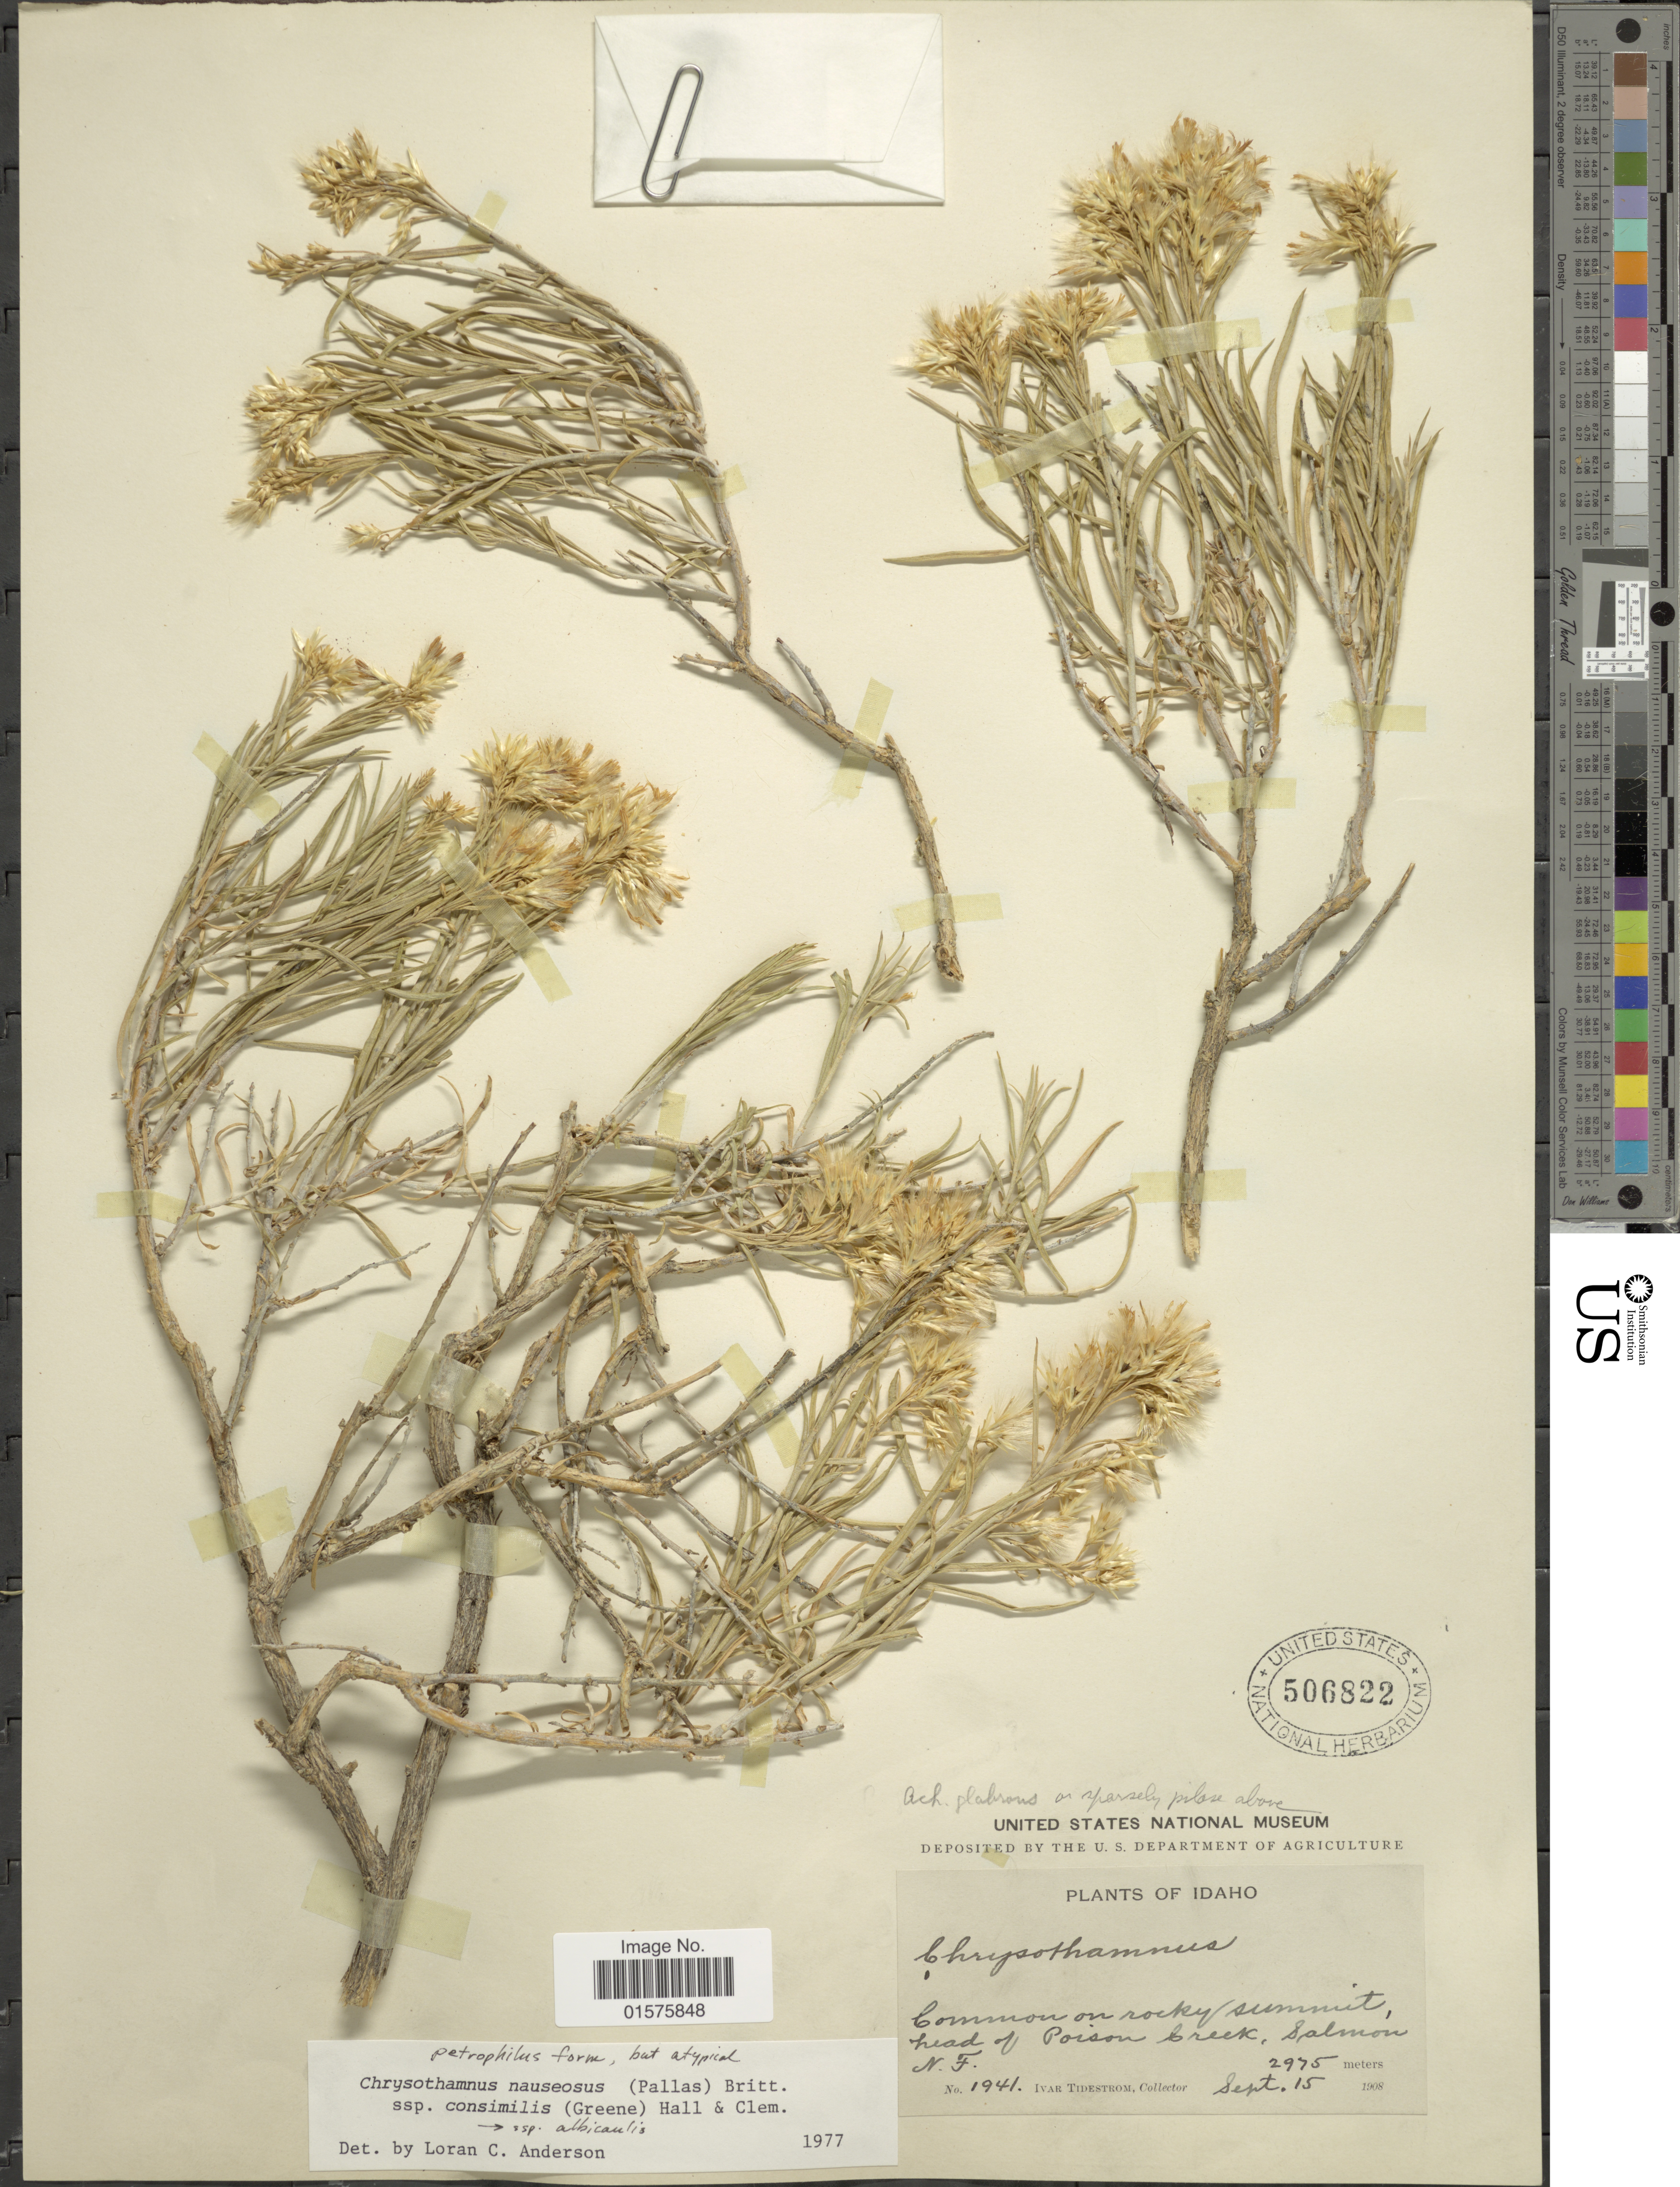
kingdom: Plantae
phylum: Tracheophyta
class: Magnoliopsida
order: Asterales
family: Asteraceae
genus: Ericameria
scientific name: Ericameria nauseosa var. oreophila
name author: (A. Nelson) G.L. Nesom & G.I. Baird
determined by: Urbatsch, Lowell E., Curator (LSU), Louisiana State University (UNITED STATES)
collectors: I. F. Tidestrom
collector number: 1941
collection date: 1908-09-15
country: United States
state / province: Idaho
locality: Head of Poison Creek, Salmon N. F.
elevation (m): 2975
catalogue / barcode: US 506822